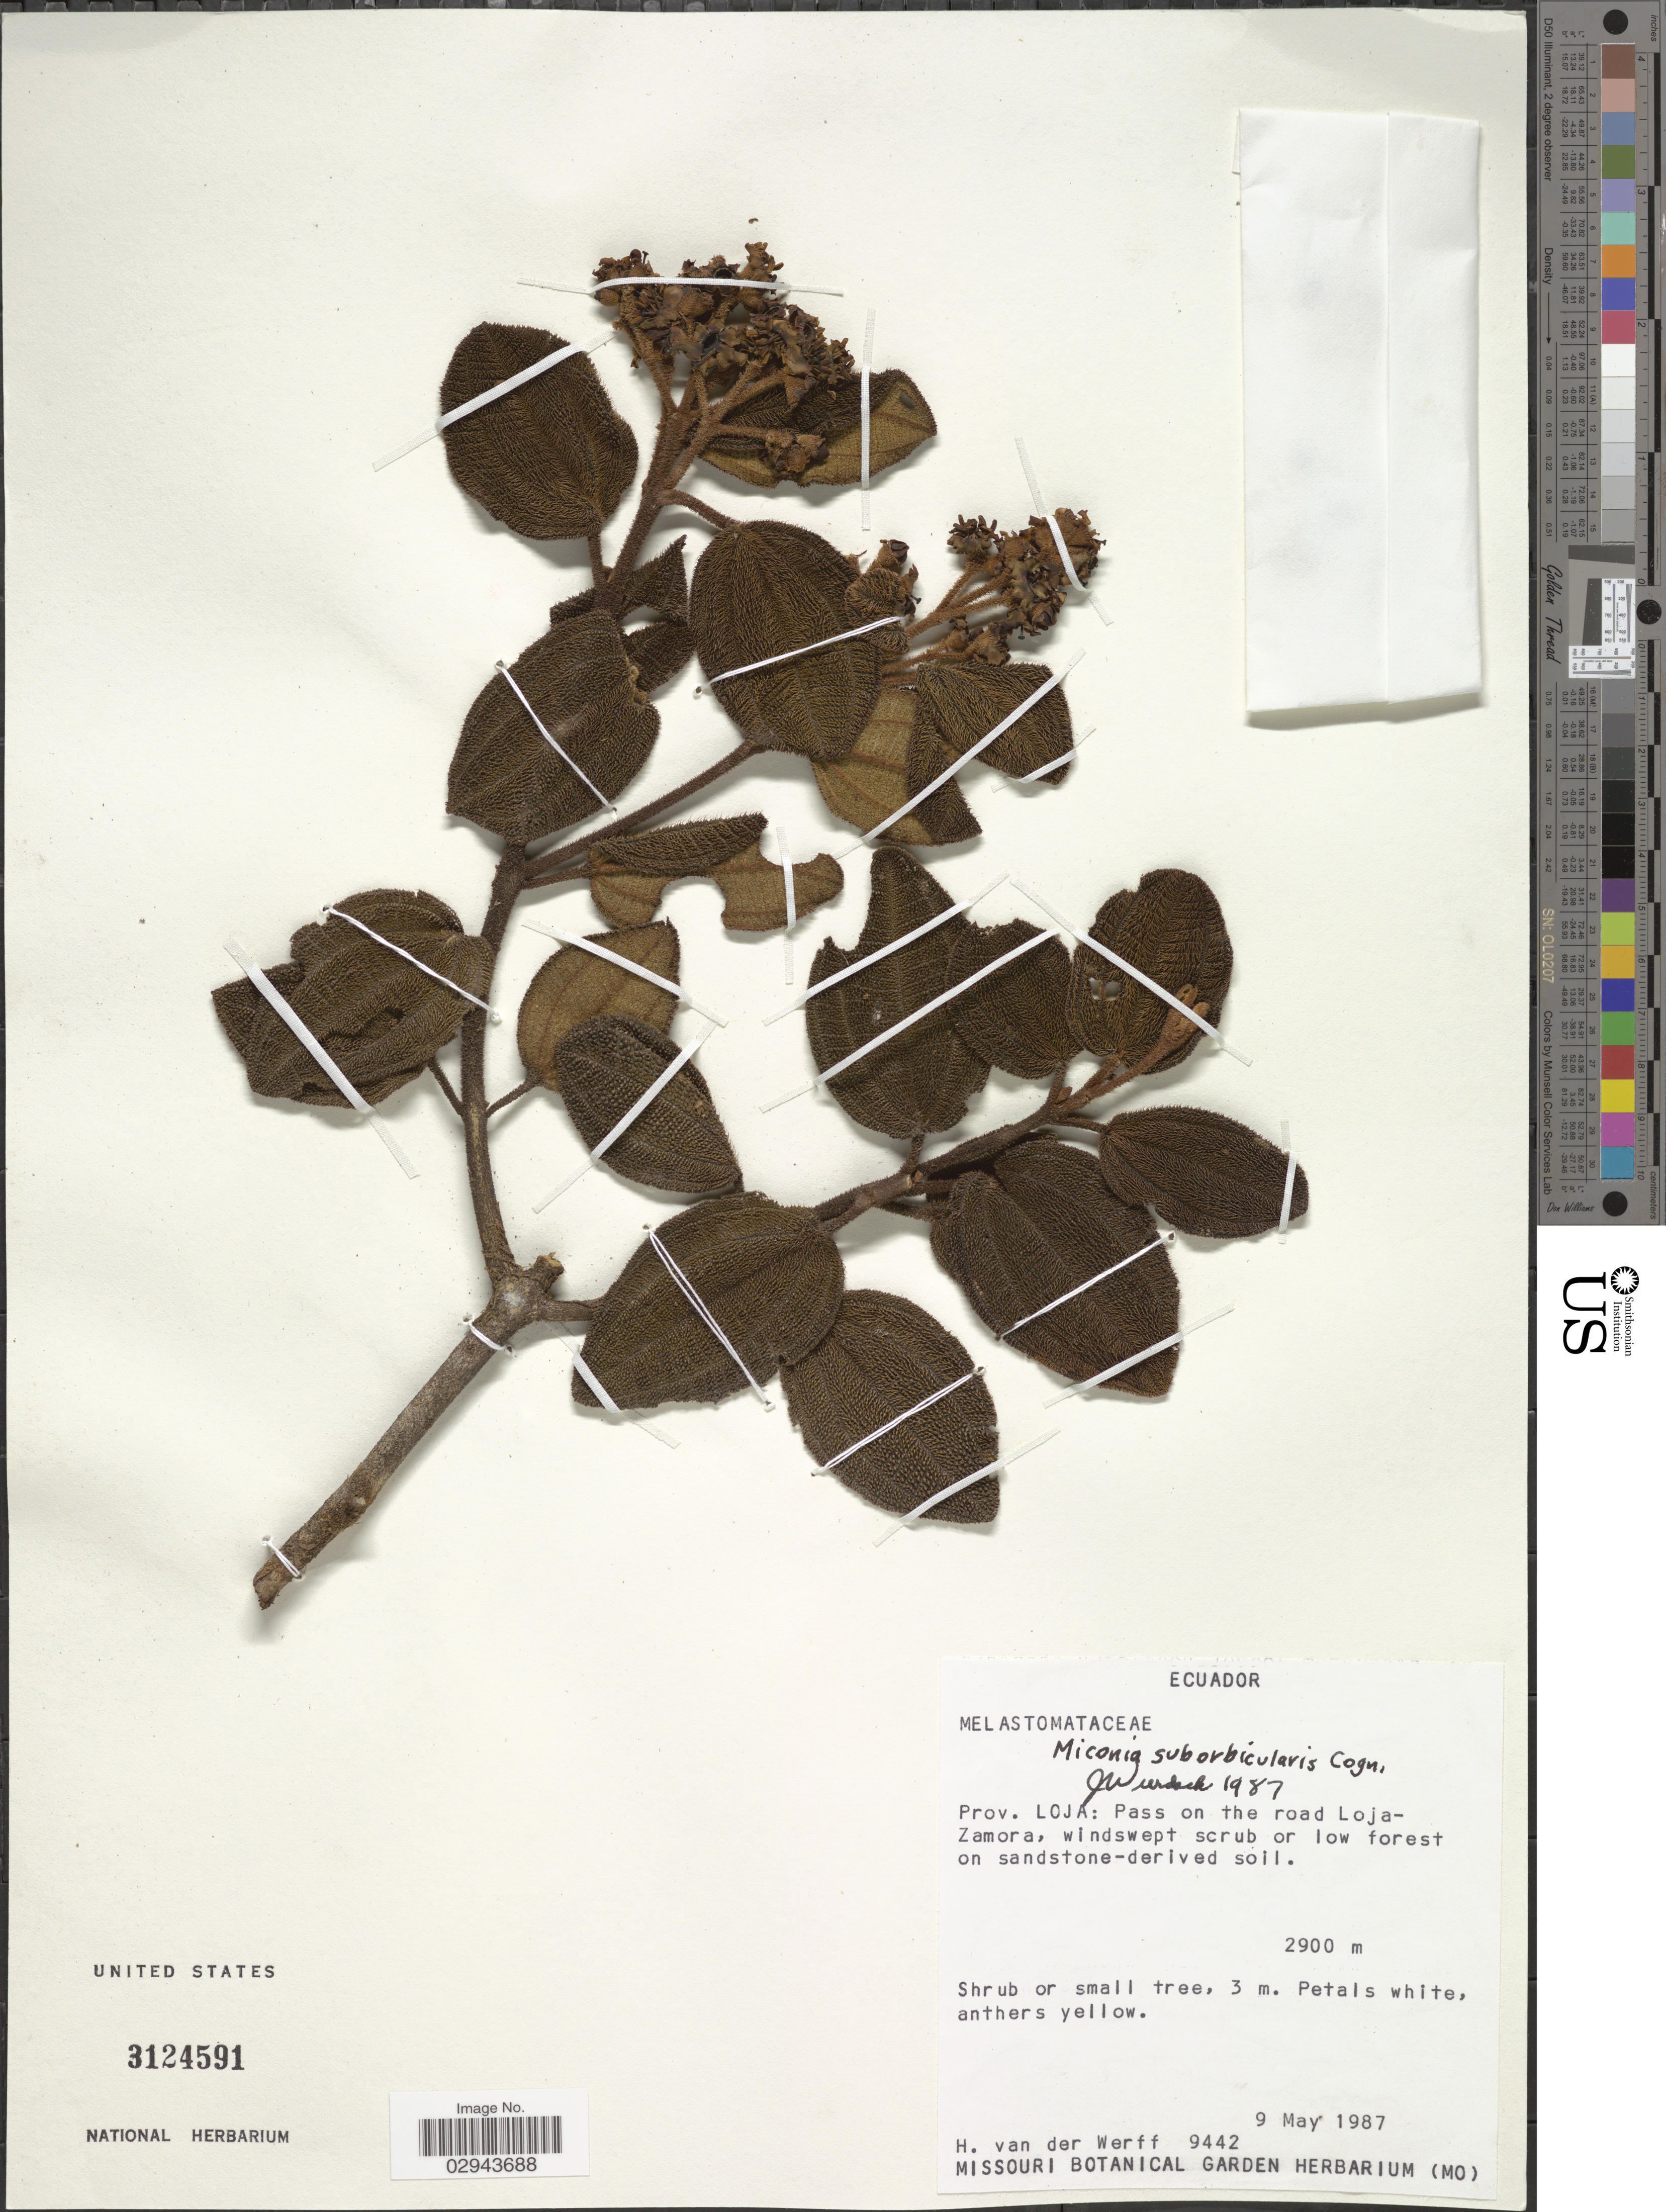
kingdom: Plantae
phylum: Tracheophyta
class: Magnoliopsida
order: Myrtales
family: Melastomataceae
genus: Miconia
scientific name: Miconia suborbicularis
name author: Cogn.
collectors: H. van der Werff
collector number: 9442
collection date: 1987-05-09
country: Ecuador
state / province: Loja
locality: Pass on the road Loja-Zamora.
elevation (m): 2900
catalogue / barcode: US 3124591